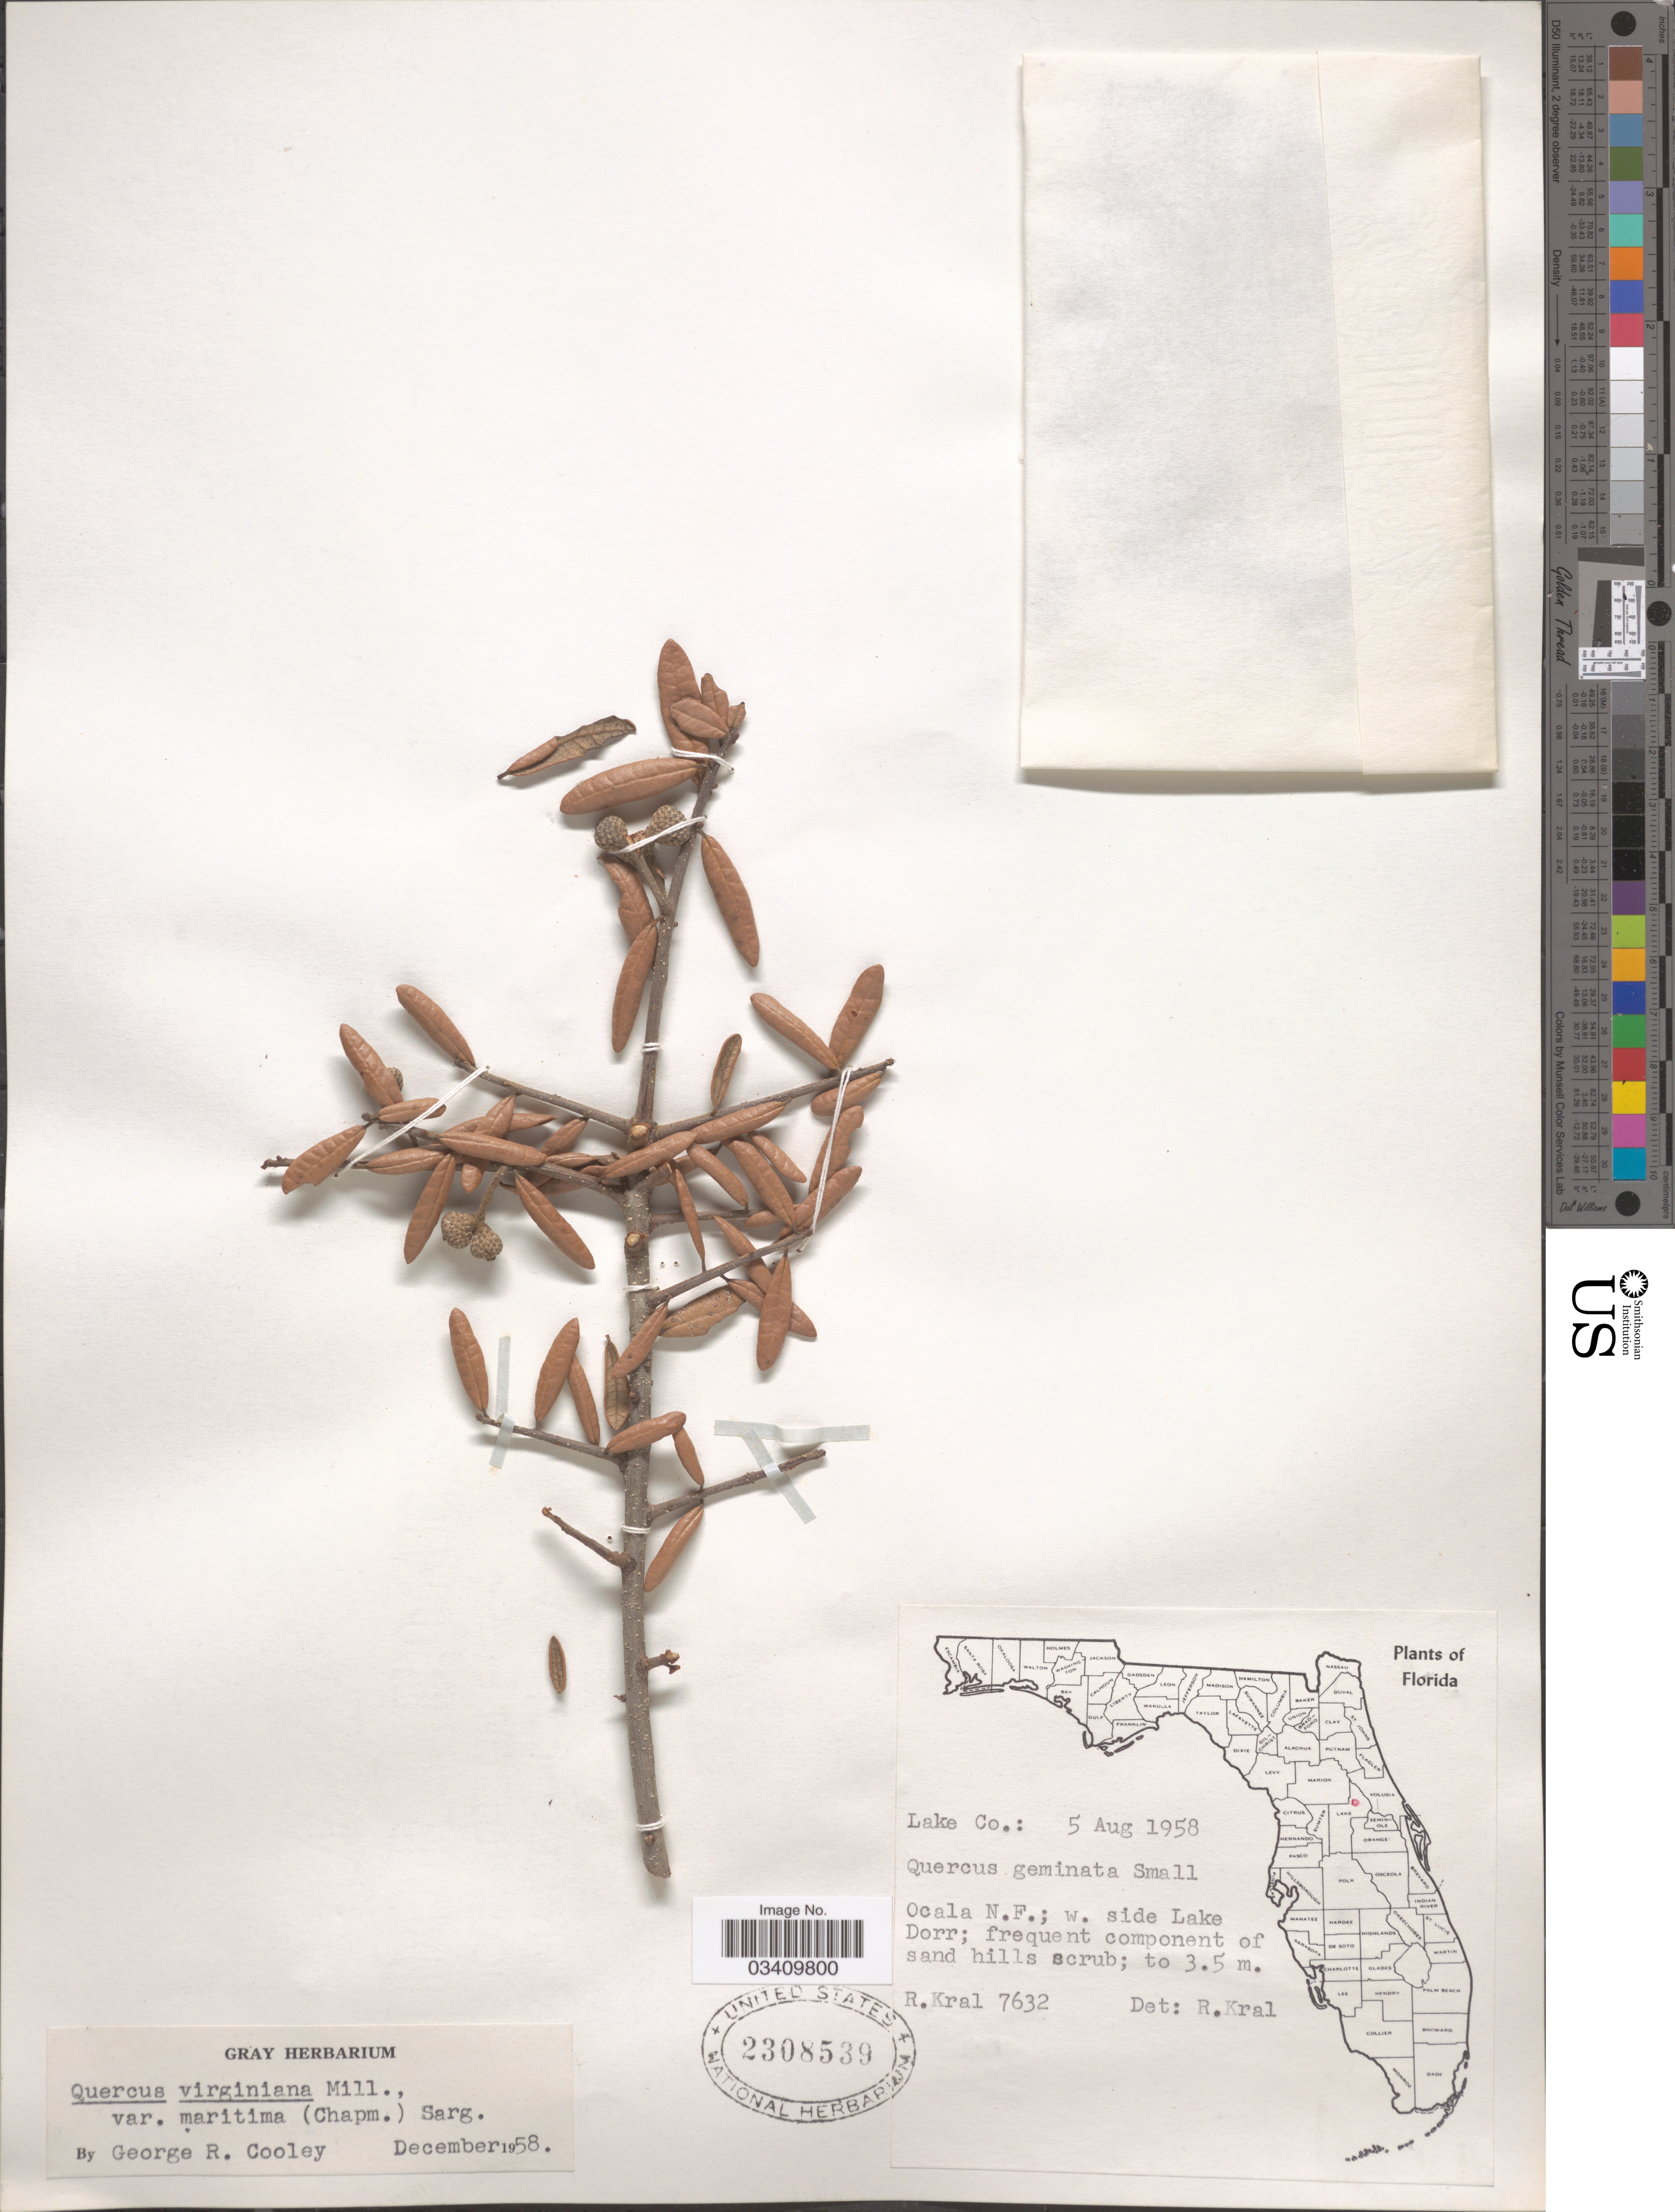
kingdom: Plantae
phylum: Tracheophyta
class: Magnoliopsida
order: Fagales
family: Fagaceae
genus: Quercus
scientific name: Quercus virginiana var. maritima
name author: (Michx.) Sarg.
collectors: R. Kral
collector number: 7632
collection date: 1958-08-05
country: United States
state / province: Florida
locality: Lake Co. Ocala N.F.; w. side Lake Dorr.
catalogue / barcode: US 2308539